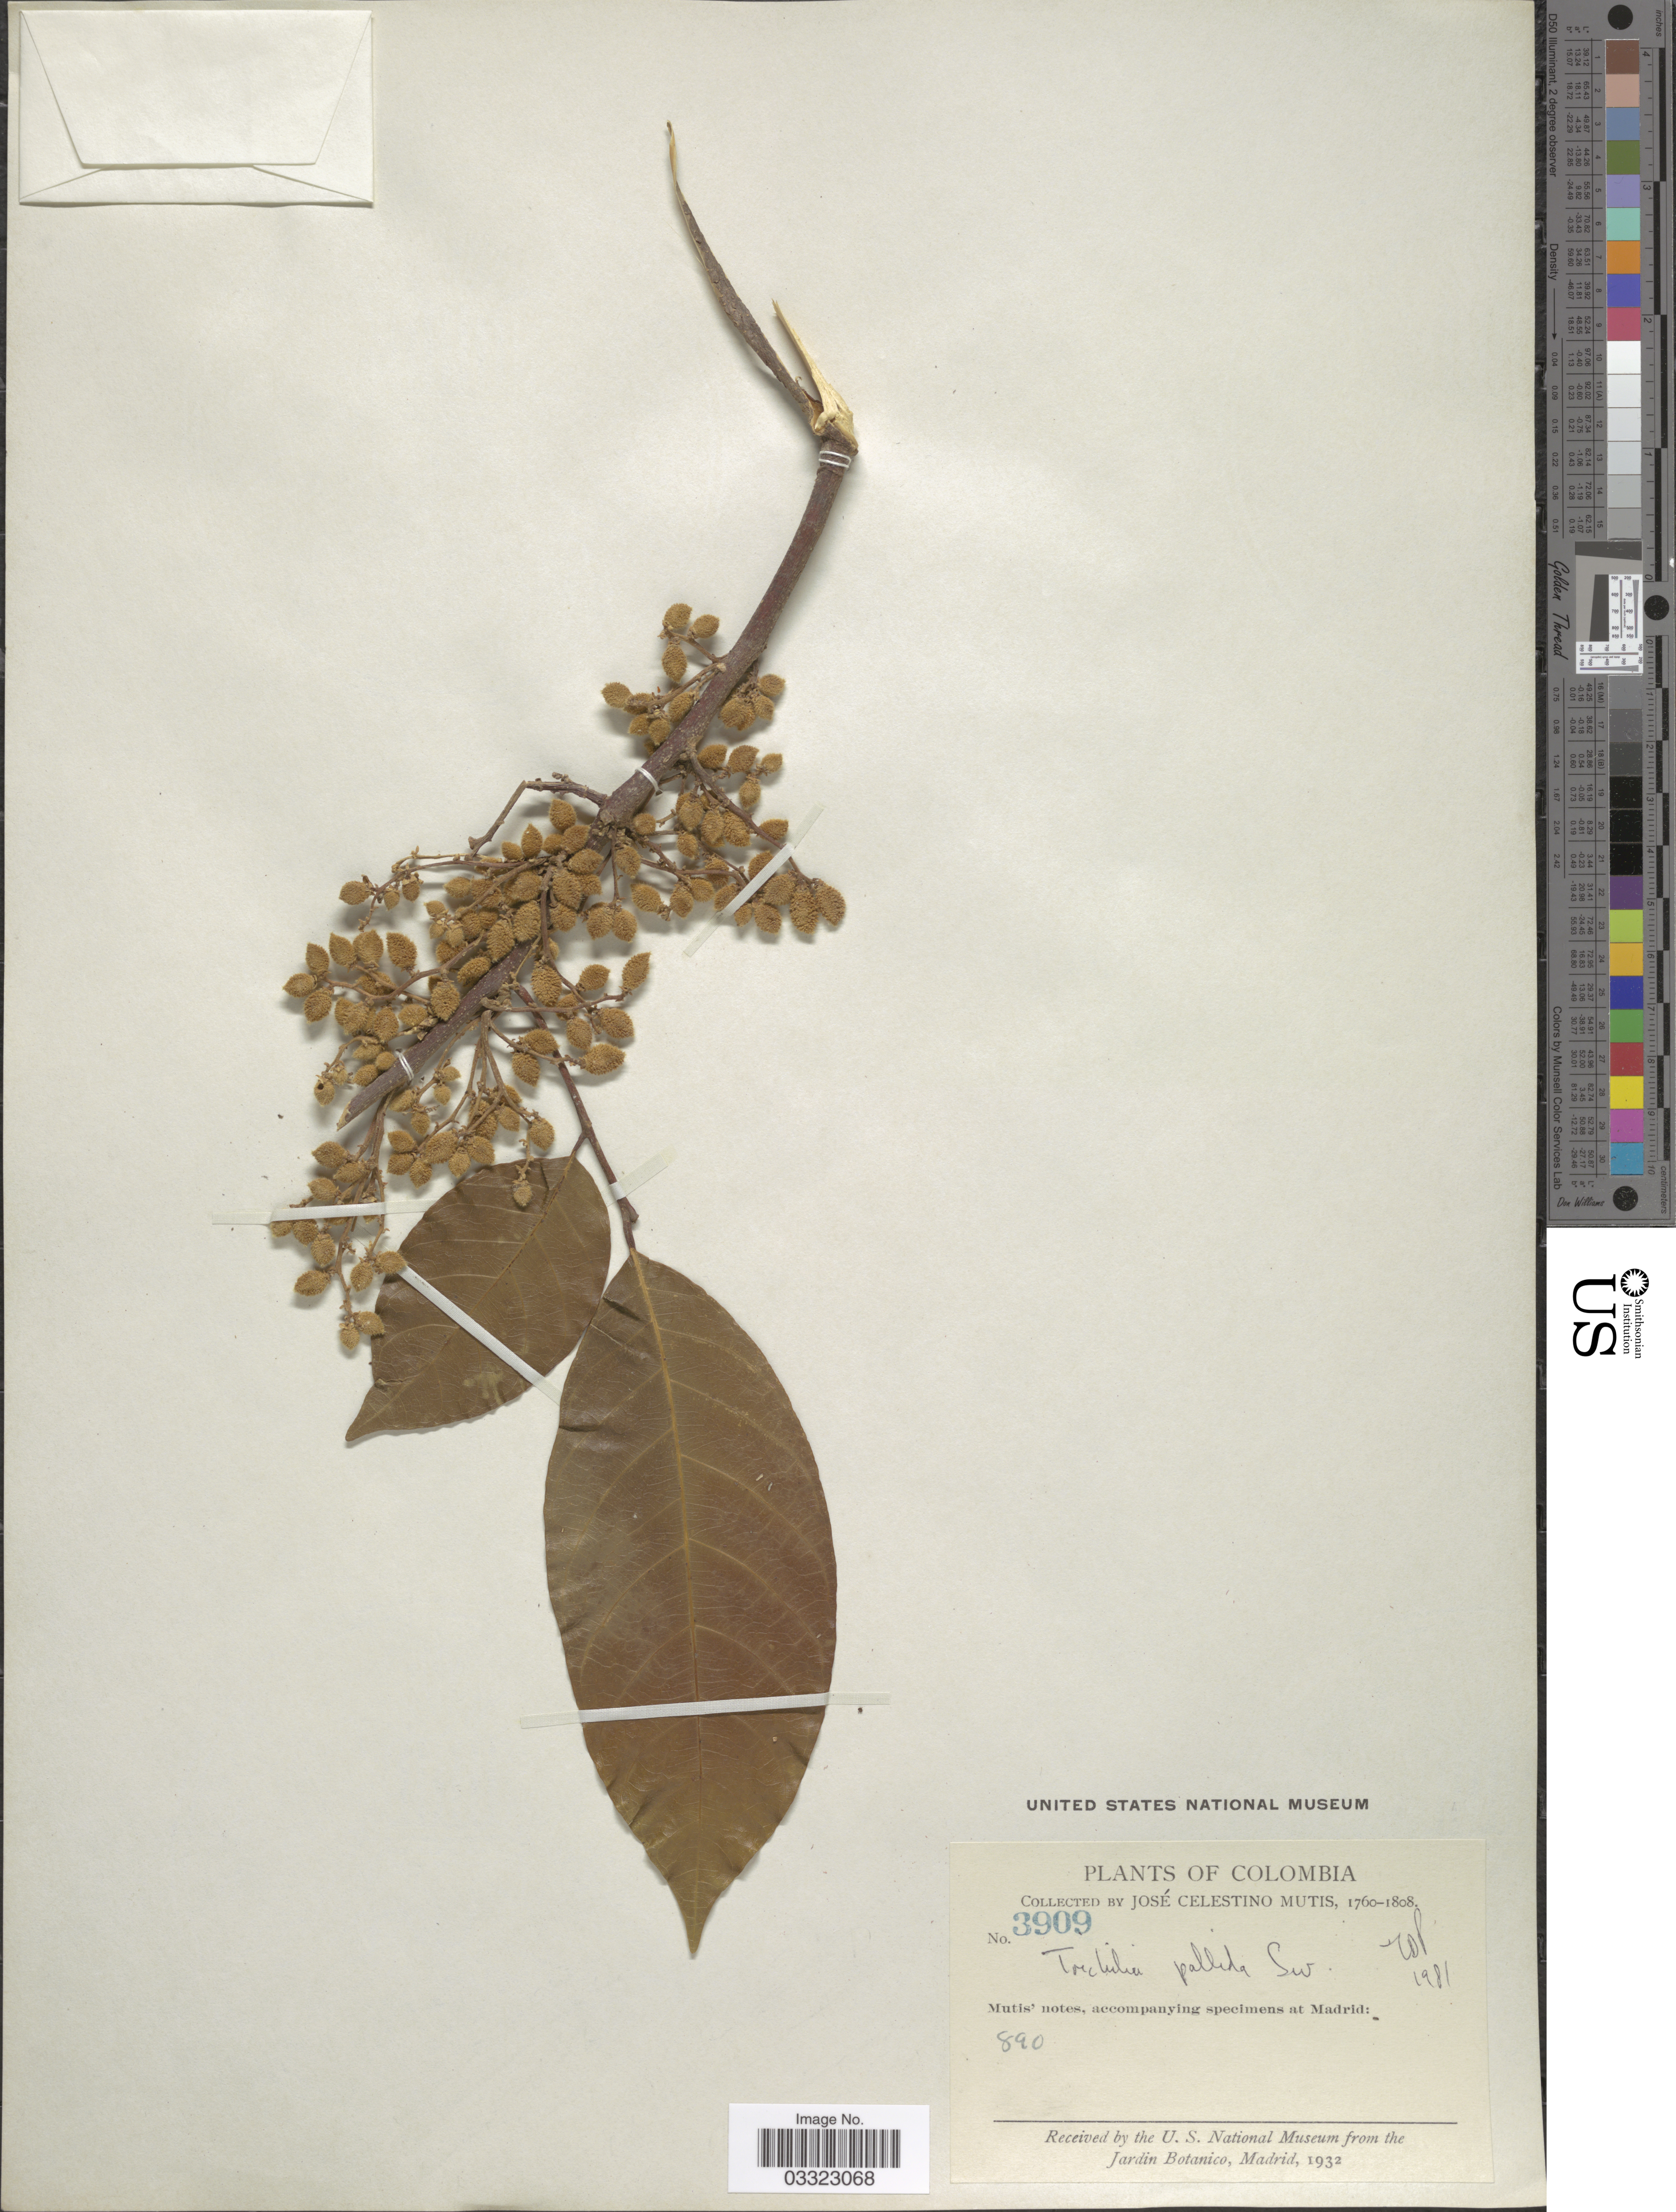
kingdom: Plantae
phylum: Tracheophyta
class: Magnoliopsida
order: Sapindales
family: Meliaceae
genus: Trichilia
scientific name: Trichilia pallida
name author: Sw.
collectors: J. C. B. Mutis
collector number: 3909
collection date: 1760/1808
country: Colombia